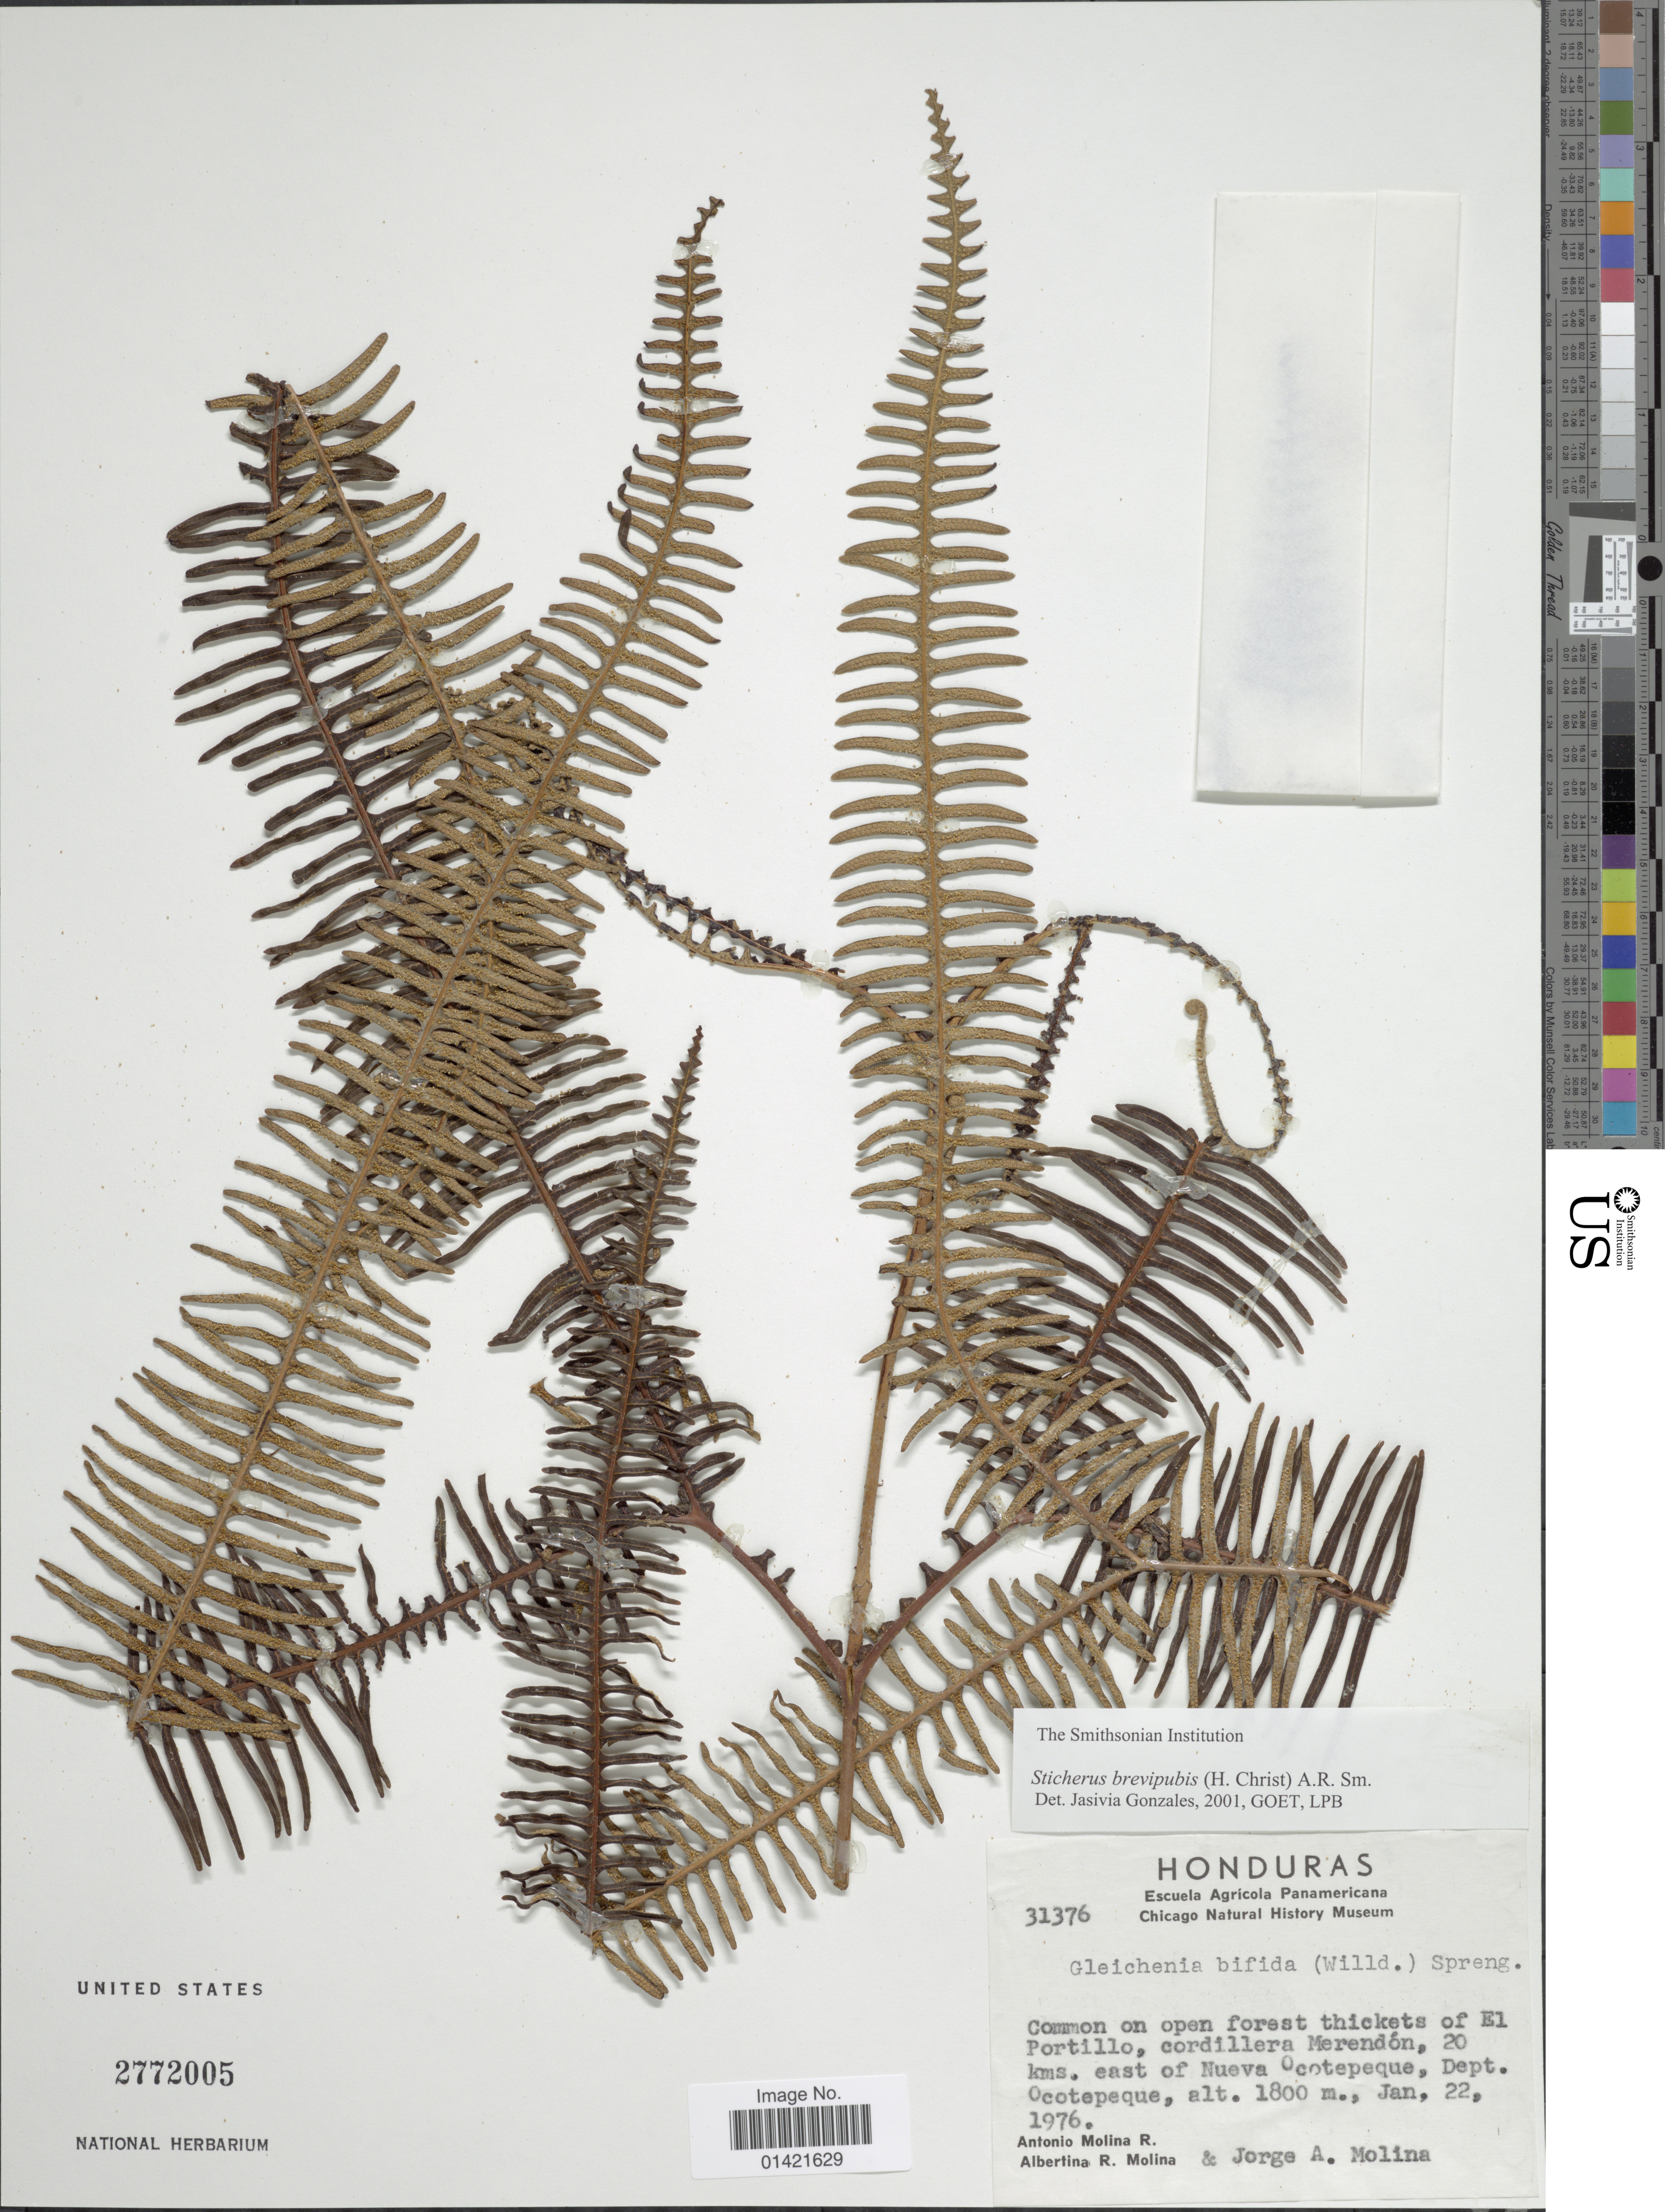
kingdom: Plantae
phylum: Tracheophyta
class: Polypodiopsida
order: Gleicheniales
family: Gleicheniaceae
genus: Sticherus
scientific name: Sticherus fulvus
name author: (Desv.) Ching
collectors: A. Molina R., A. R. Molina & J. A. Molina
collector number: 31376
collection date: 1976-01-22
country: Honduras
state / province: Ocotepeque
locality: El Portillo, cordillera Merendon, 20 kms. east of Nueva Ocotepeque, Dept. Ocotepeque.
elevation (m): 1800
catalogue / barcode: US 2772005